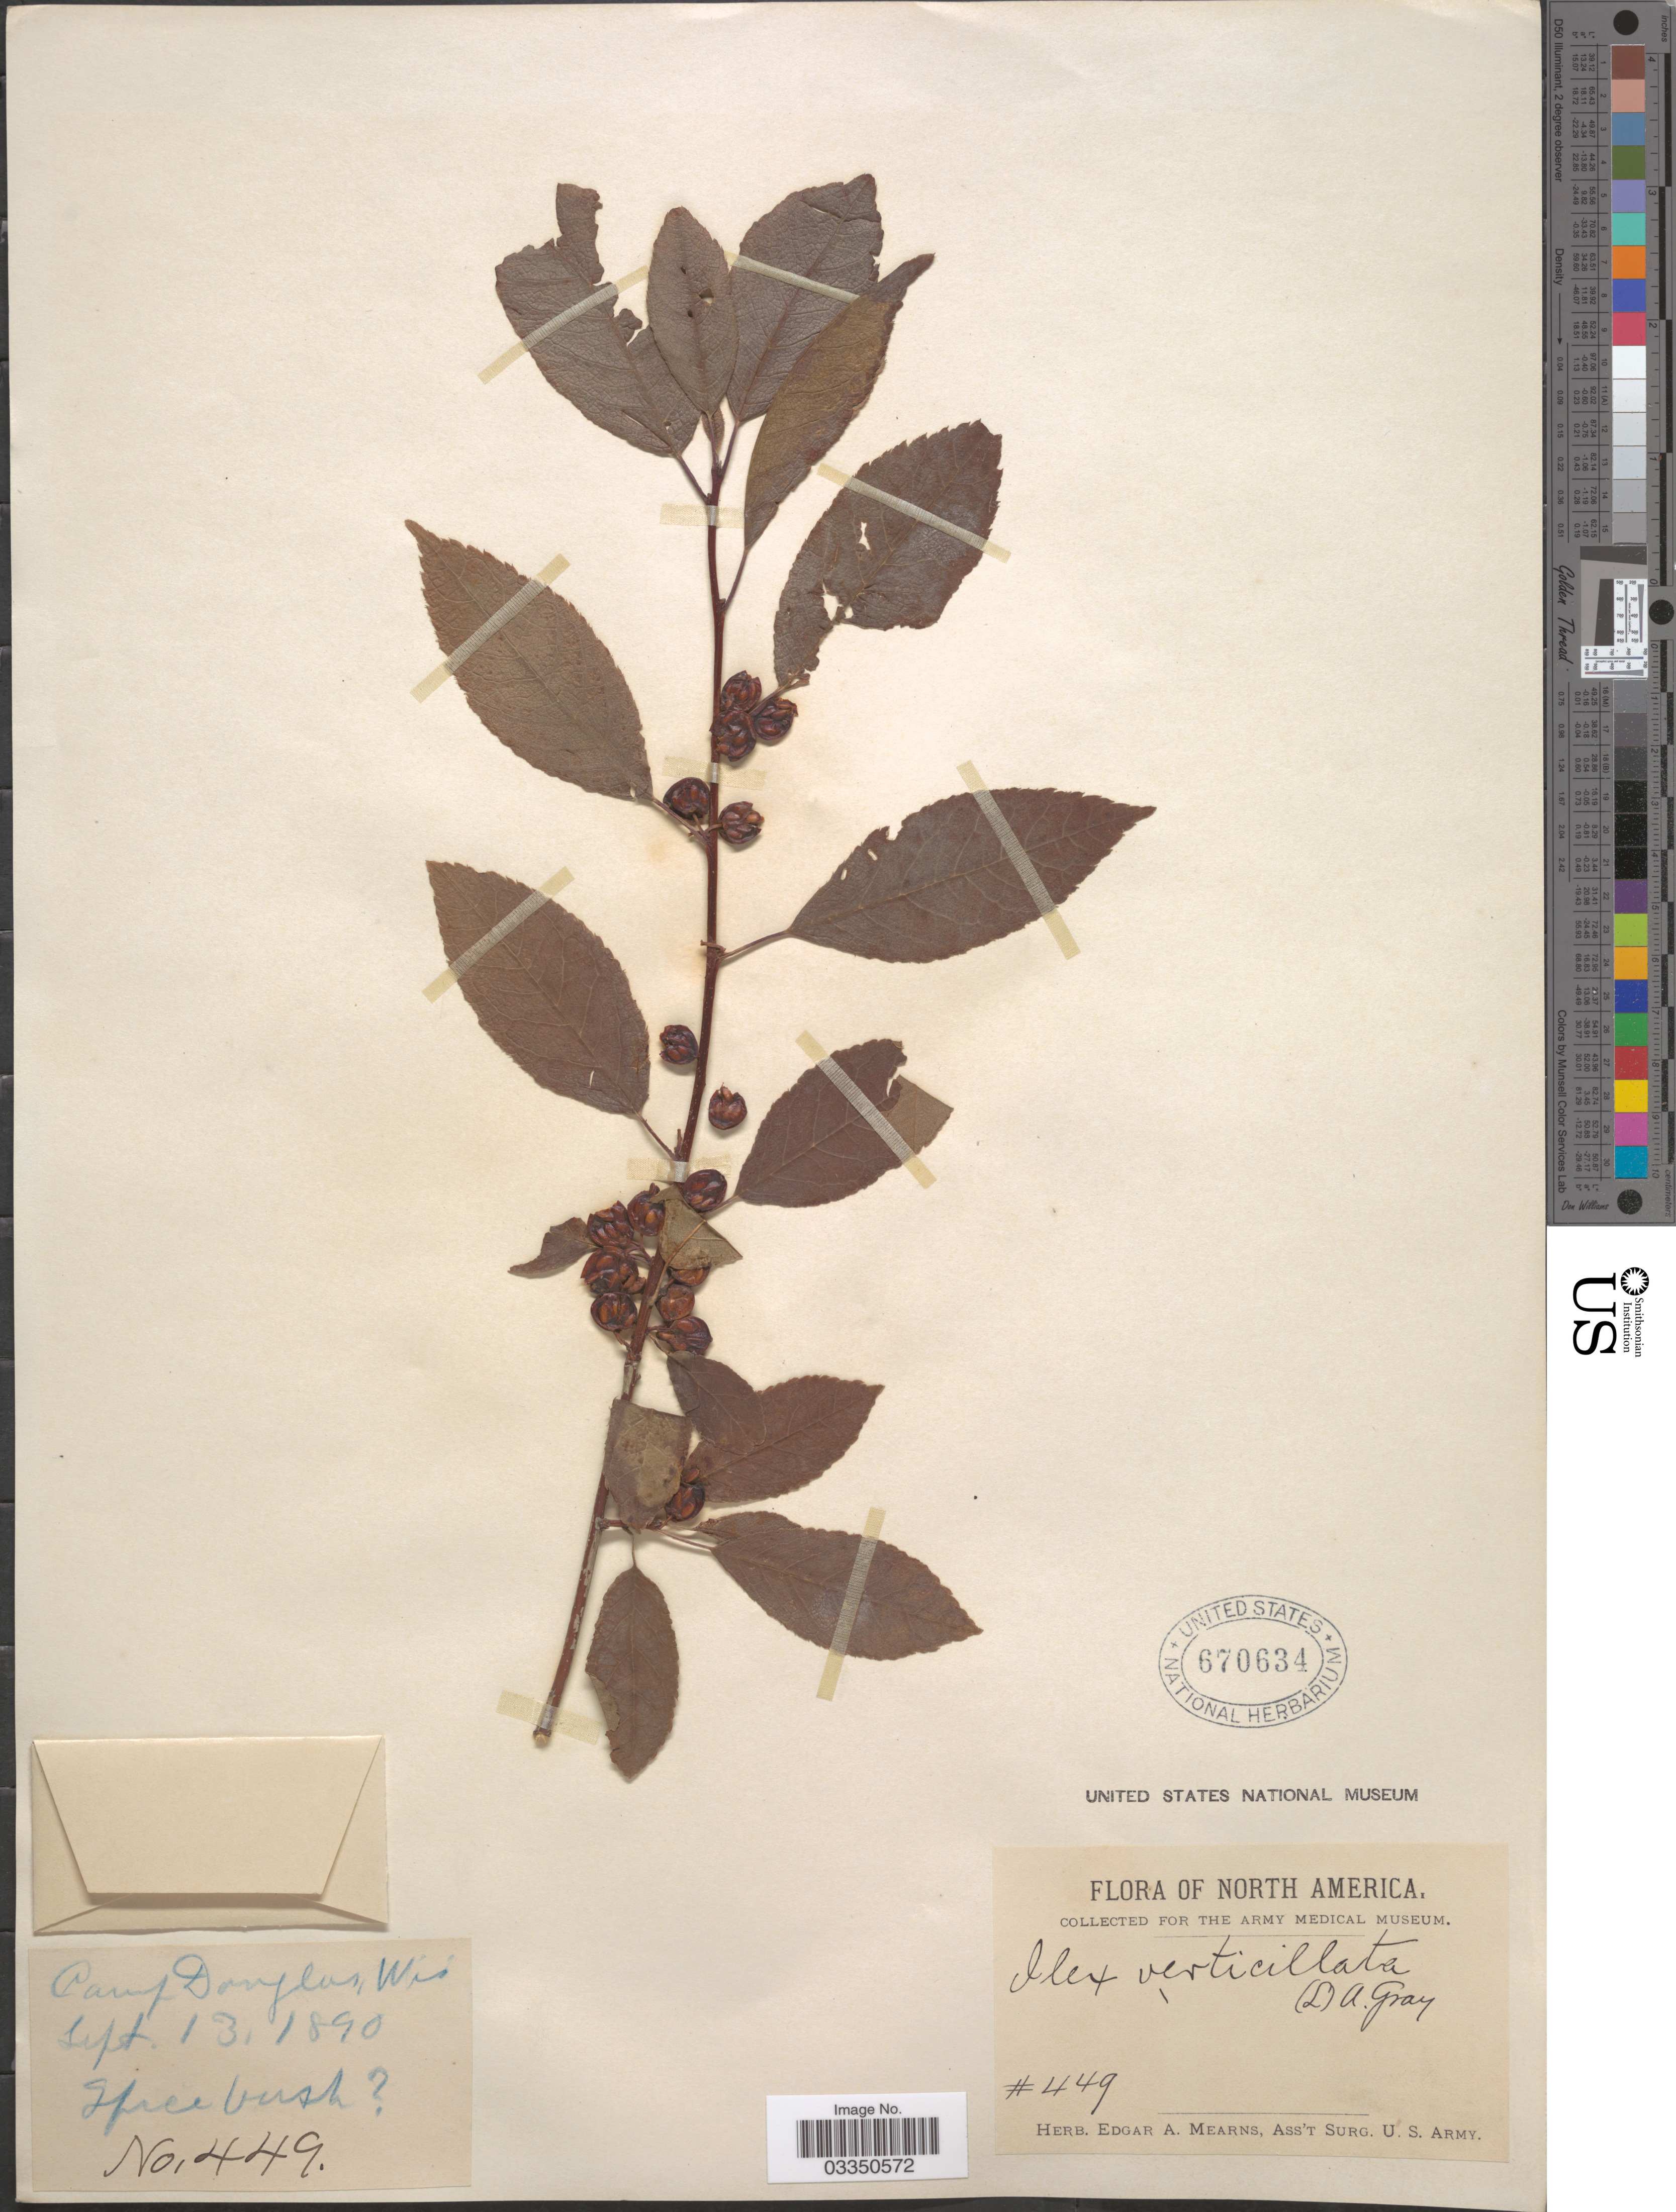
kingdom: Plantae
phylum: Tracheophyta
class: Magnoliopsida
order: Aquifoliales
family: Aquifoliaceae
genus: Ilex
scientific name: Ilex verticillata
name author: (L.) A. Gray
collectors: ex herb. Edgar A. Mearns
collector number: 449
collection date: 1890-09-13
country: United States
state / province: Wisconsin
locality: Camp Douglas.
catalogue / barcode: US 670634